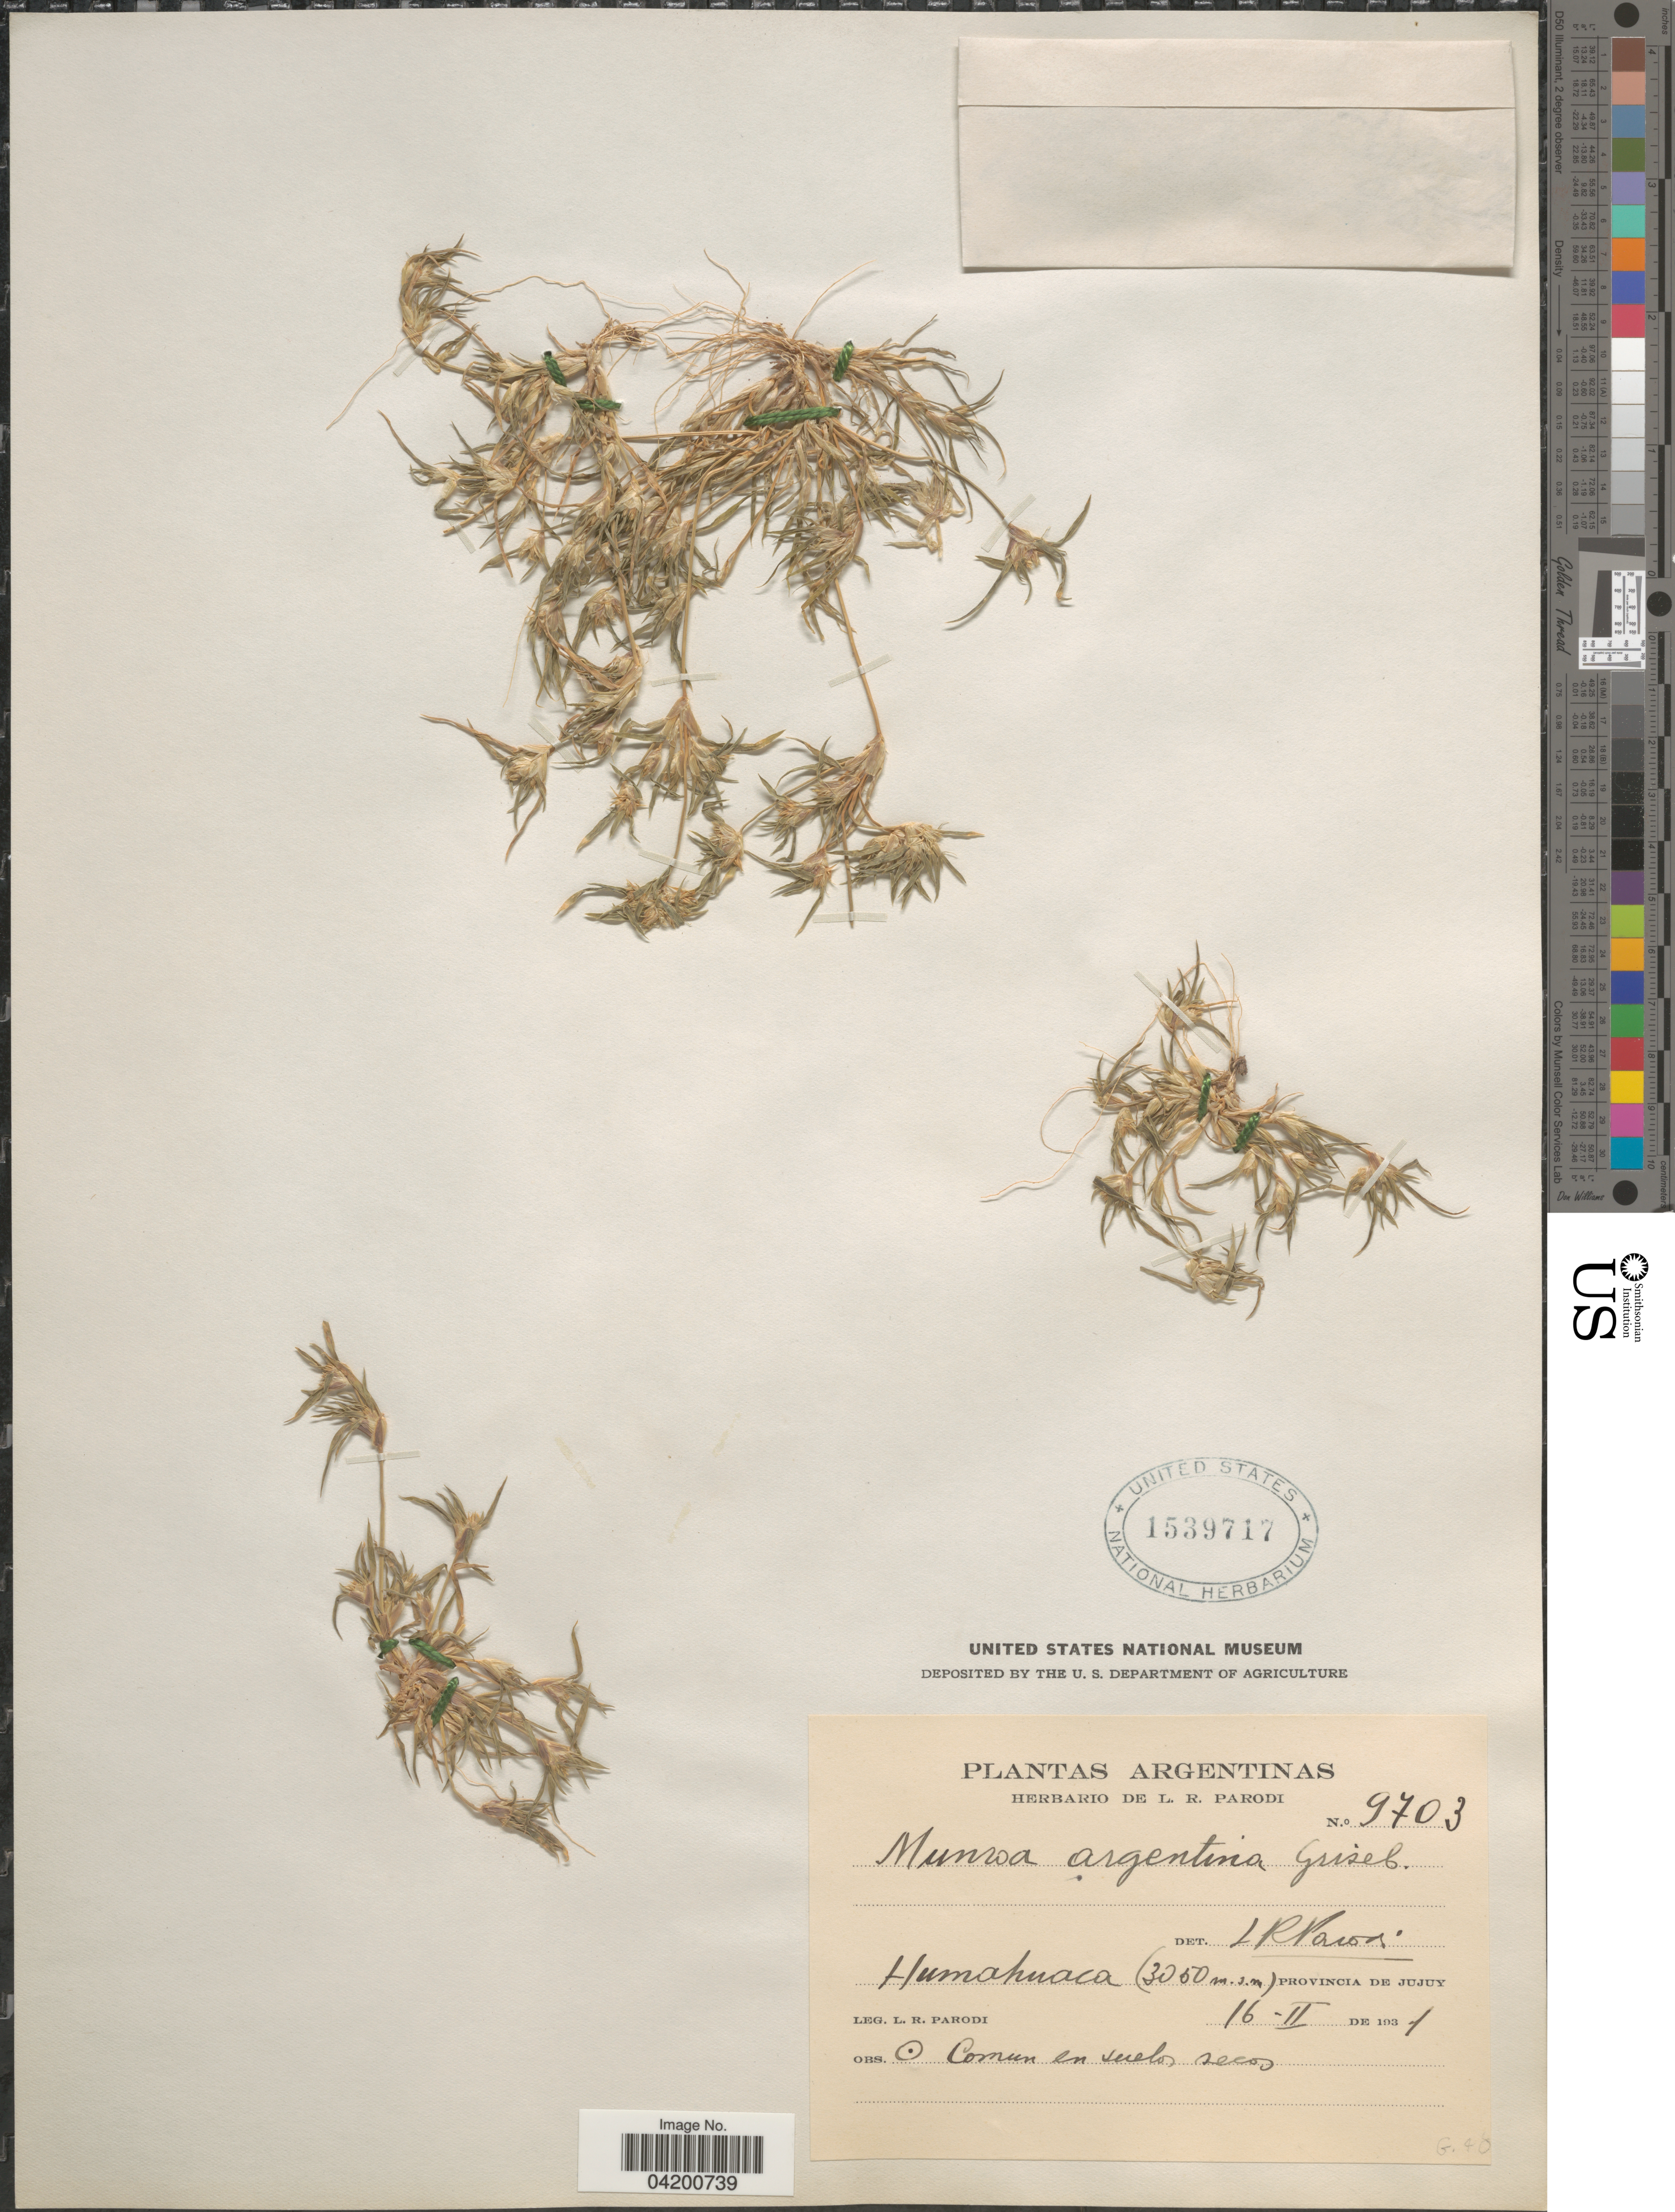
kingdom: Plantae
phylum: Tracheophyta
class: Liliopsida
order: Poales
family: Poaceae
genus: Munroa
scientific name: Munroa argentina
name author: Griseb.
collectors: L. R. Parodi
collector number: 9703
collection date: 1931-02-16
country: Argentina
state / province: Jujuy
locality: Humahuaca.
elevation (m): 3050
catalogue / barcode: US 1539717